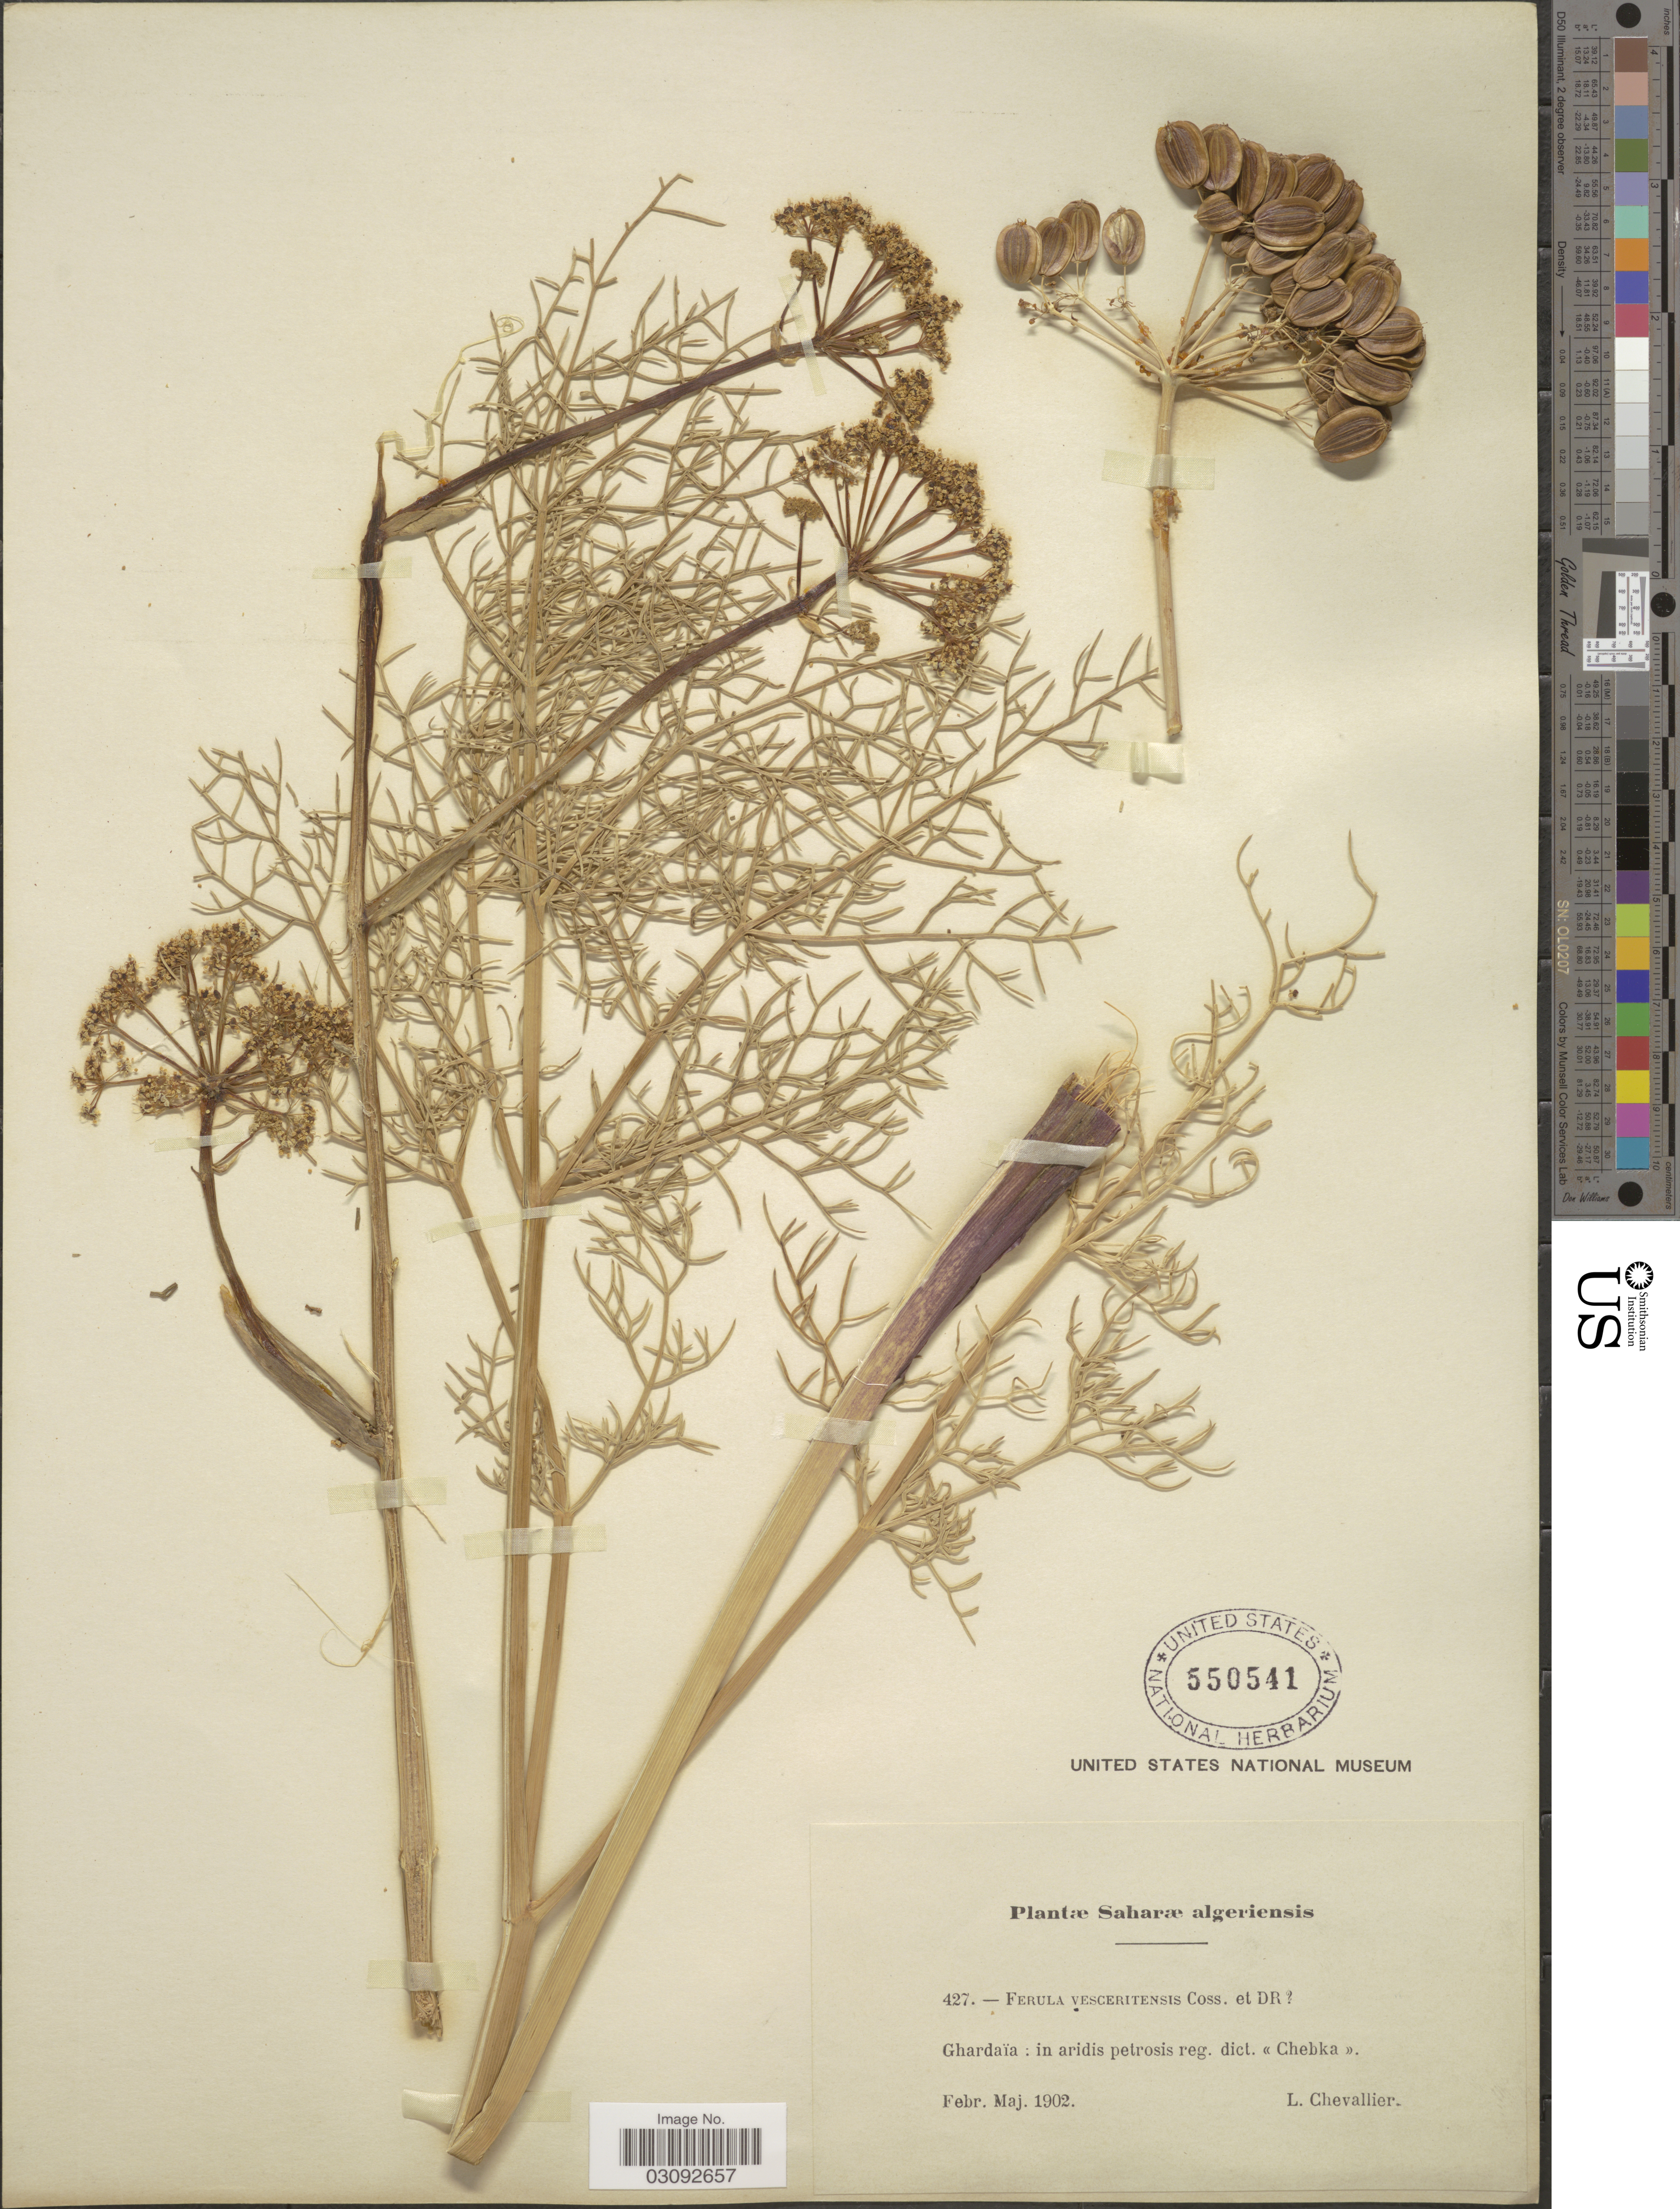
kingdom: Plantae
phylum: Tracheophyta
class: Magnoliopsida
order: Apiales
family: Apiaceae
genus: Ferula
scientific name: Ferula vesceritensis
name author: Coss. & Durieu ex Trab.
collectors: L. Chevallier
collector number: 427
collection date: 1902-02/1902-05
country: Algeria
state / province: Ghardaïa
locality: Saharæ algeriensis. In aridis petrosis reg. dict. <<Chebka>>.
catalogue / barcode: US 550541